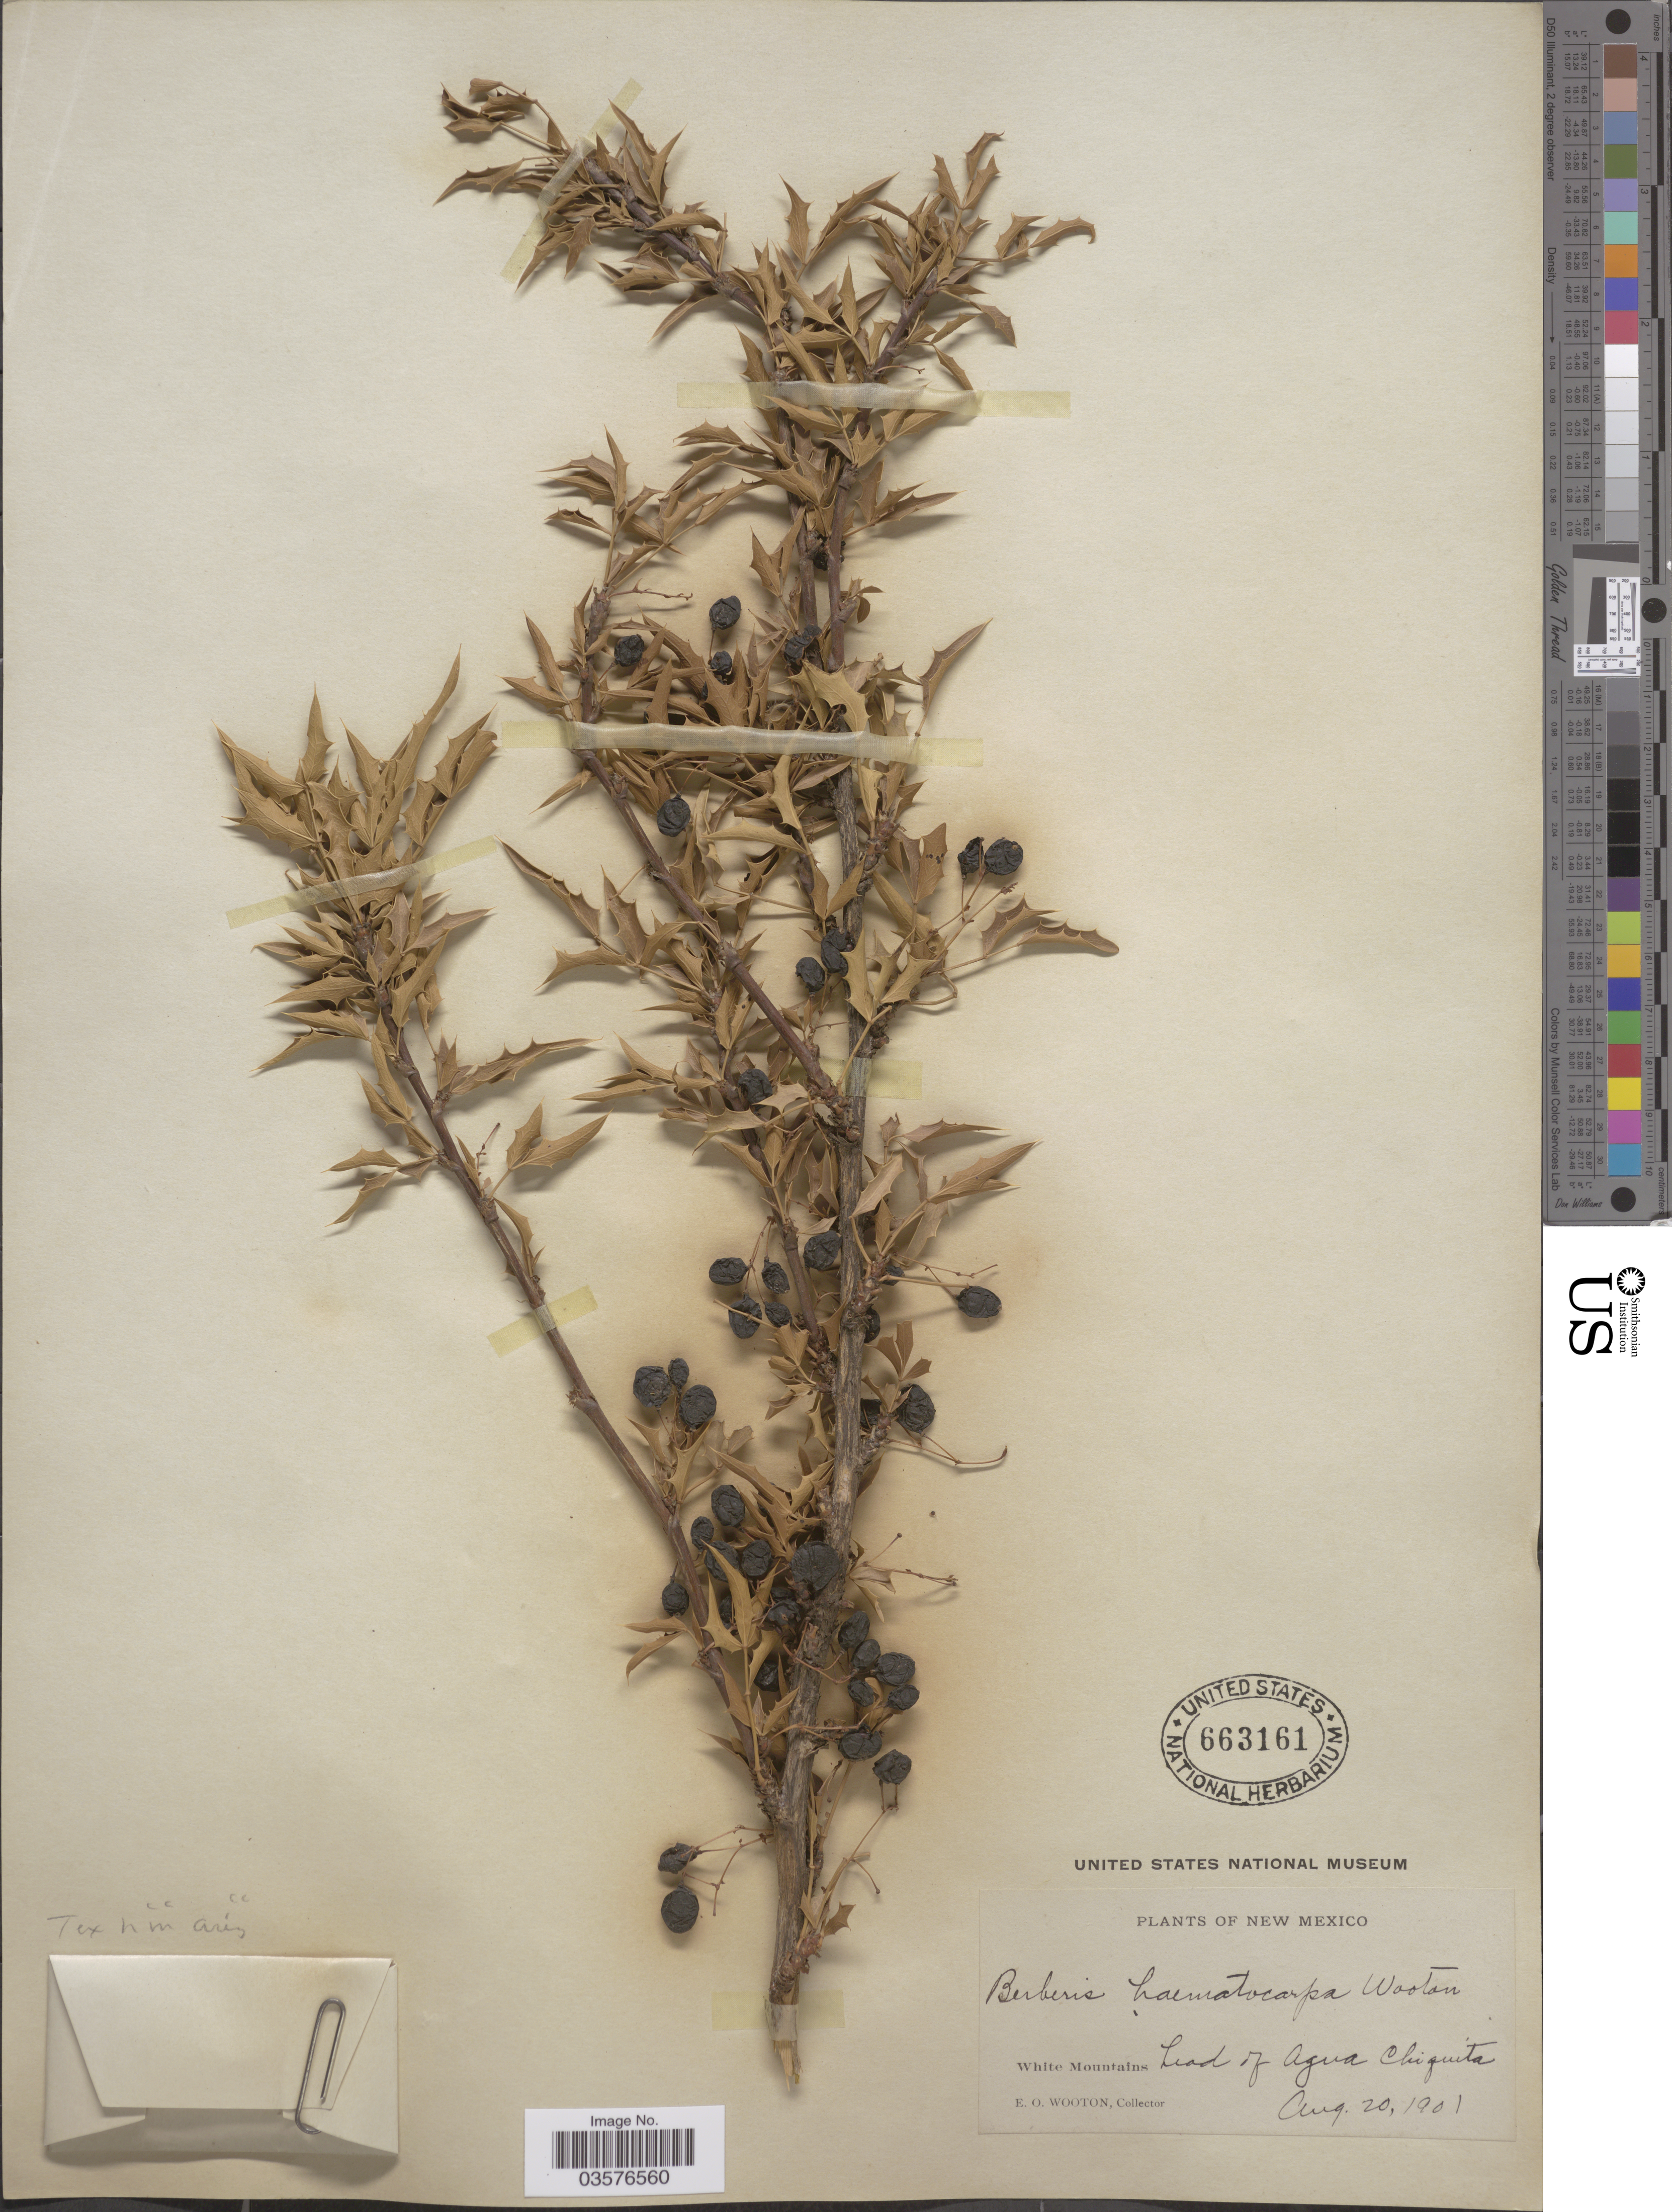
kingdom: Plantae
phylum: Tracheophyta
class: Magnoliopsida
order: Ranunculales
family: Berberidaceae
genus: Mahonia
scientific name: Mahonia haematocarpa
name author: (Wooton) Fedde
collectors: E. O. Wooton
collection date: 1901-08-20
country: United States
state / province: New Mexico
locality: White Mountains, head of Agua Chiquita.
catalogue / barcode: US 663161